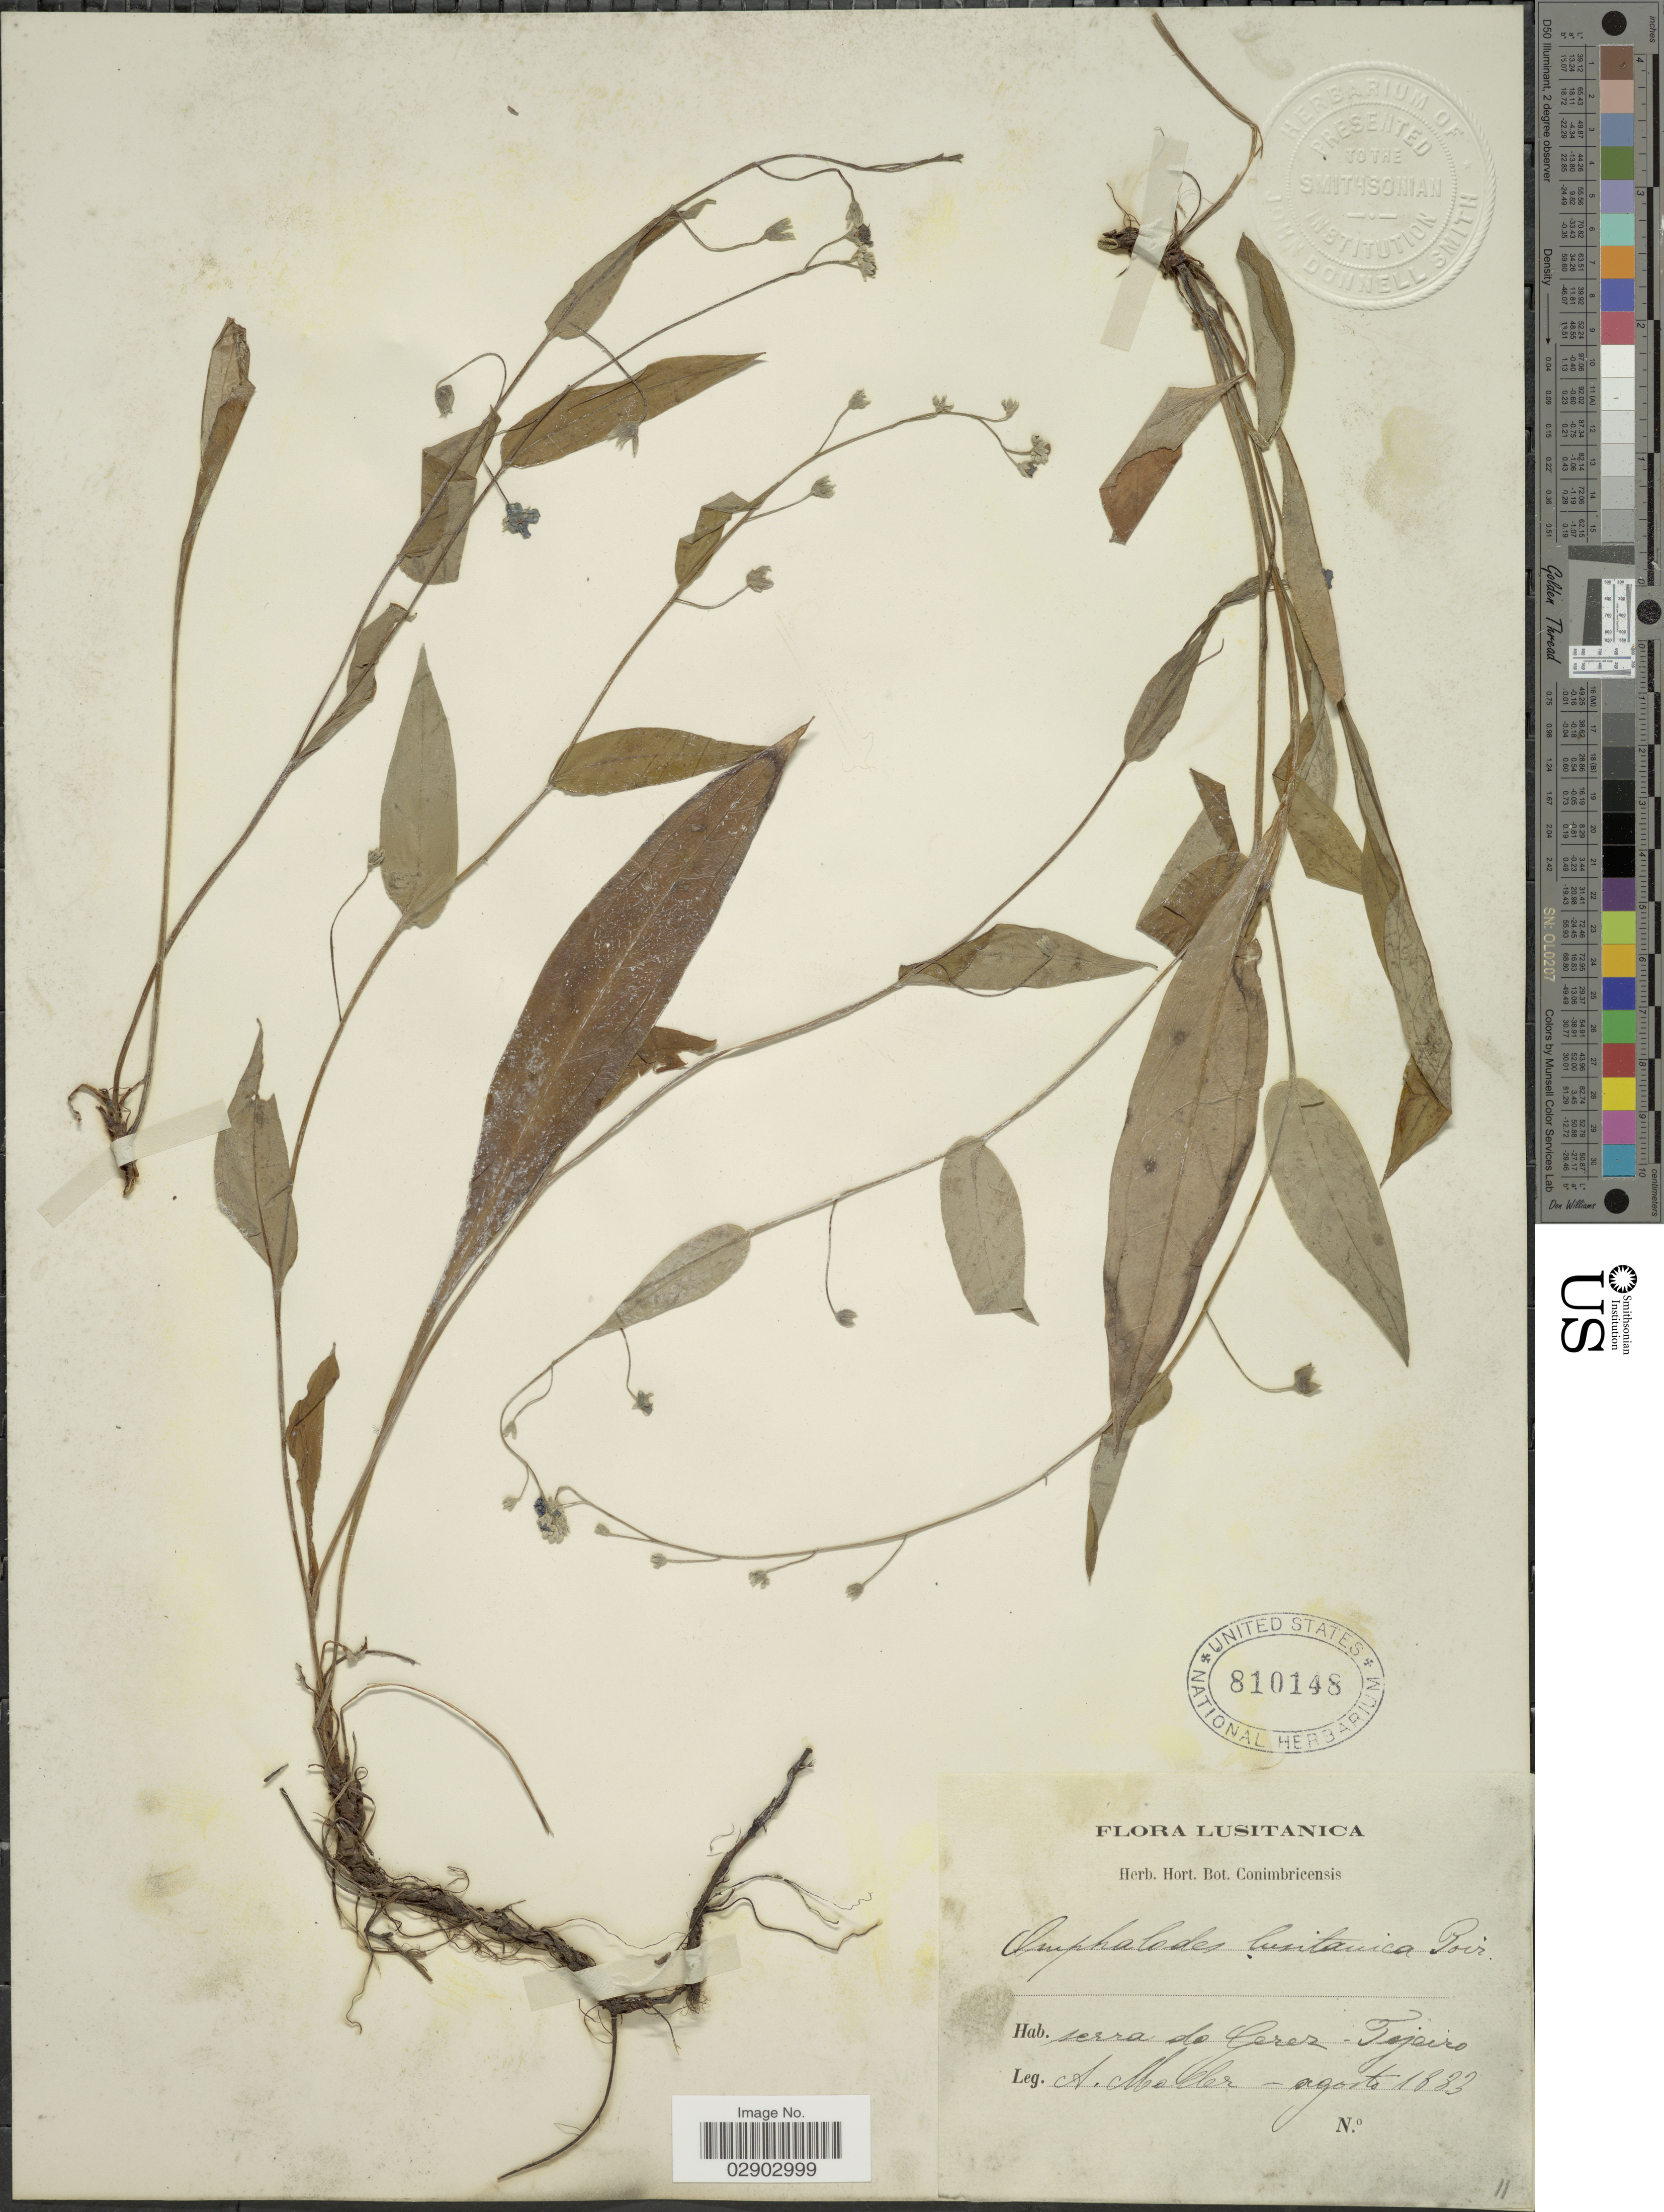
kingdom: Plantae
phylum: Tracheophyta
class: Magnoliopsida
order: Boraginales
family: Boraginaceae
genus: Omphalodes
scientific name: Omphalodes lusitanica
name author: Pourr. ex Lange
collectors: A. Moller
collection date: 1883-08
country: Portugal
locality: Lusitanica. Serra do Gerez - Tejeiro.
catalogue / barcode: US 810148